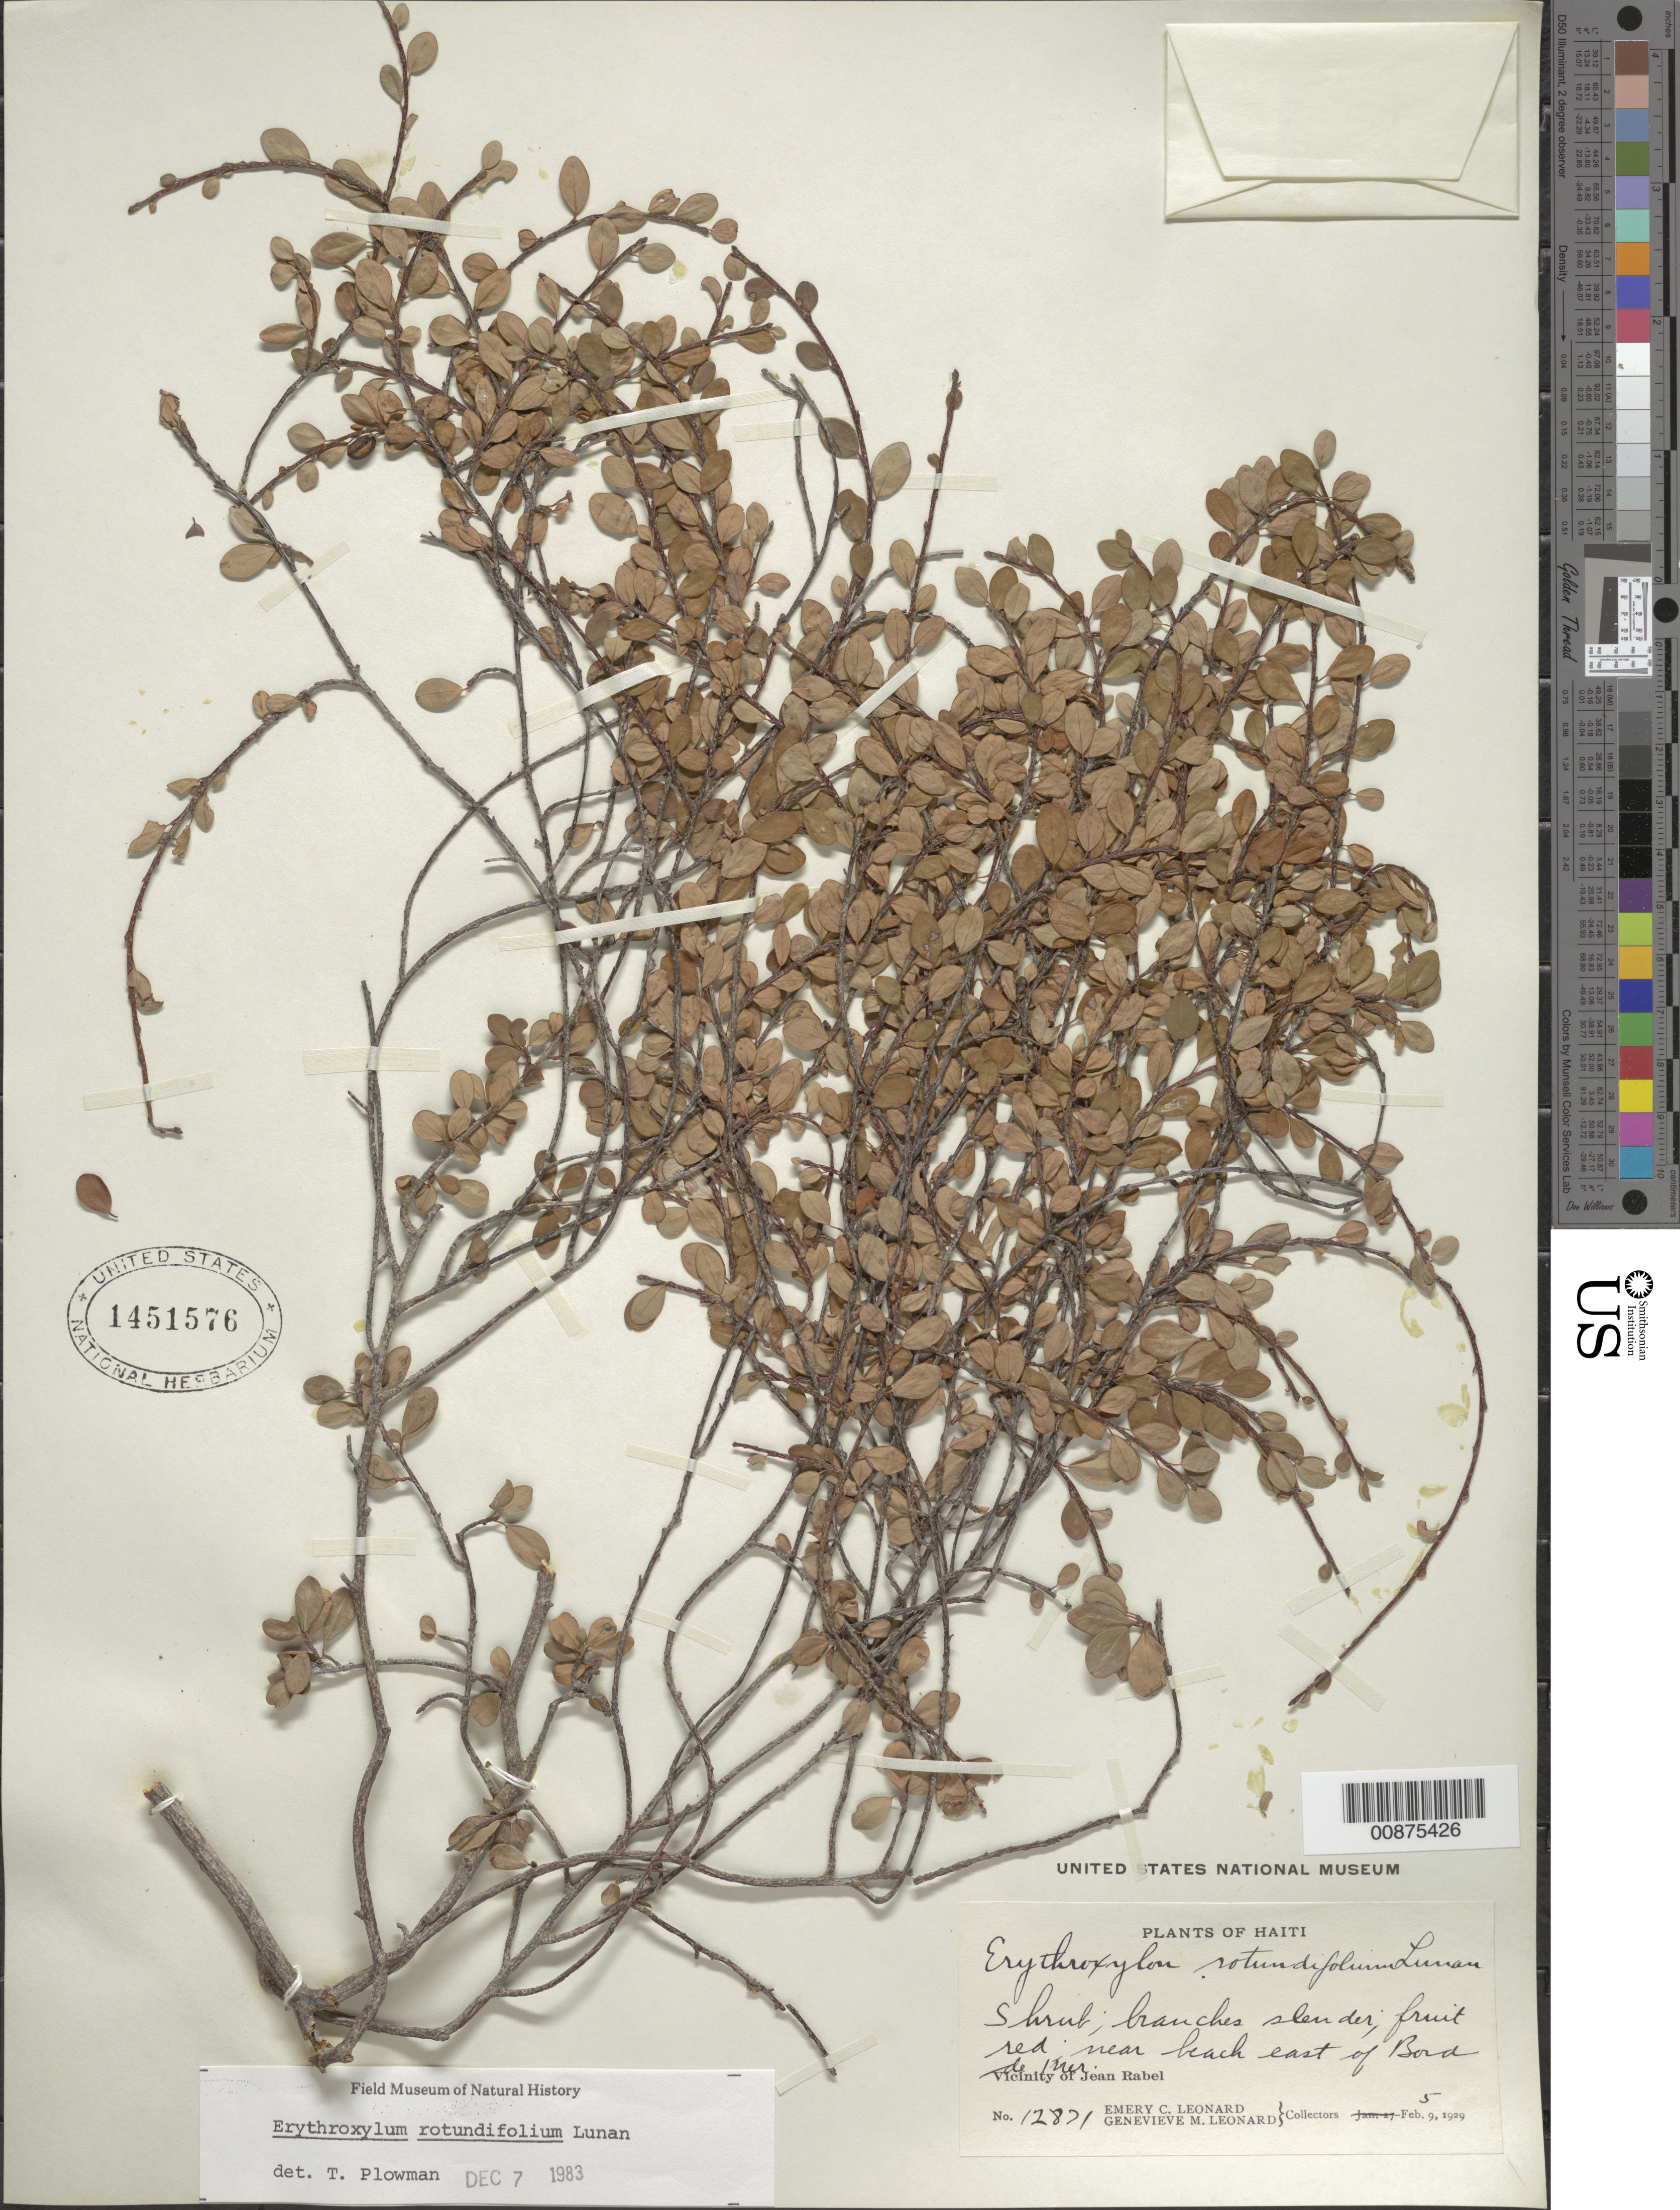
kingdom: Plantae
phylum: Tracheophyta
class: Magnoliopsida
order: Malpighiales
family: Erythroxylaceae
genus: Erythroxylum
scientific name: Erythroxylum rotundifolium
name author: Lunan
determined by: Plowman, Timothy C.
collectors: E. C. Leonard & G. M. Leonard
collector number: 12871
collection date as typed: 05 Feb 1929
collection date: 1929-02-05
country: Haiti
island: Hispaniola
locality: Vicinity of Jean Rabel. Near beach east of Bord du Mer.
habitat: Near beach.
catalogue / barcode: US 1451576